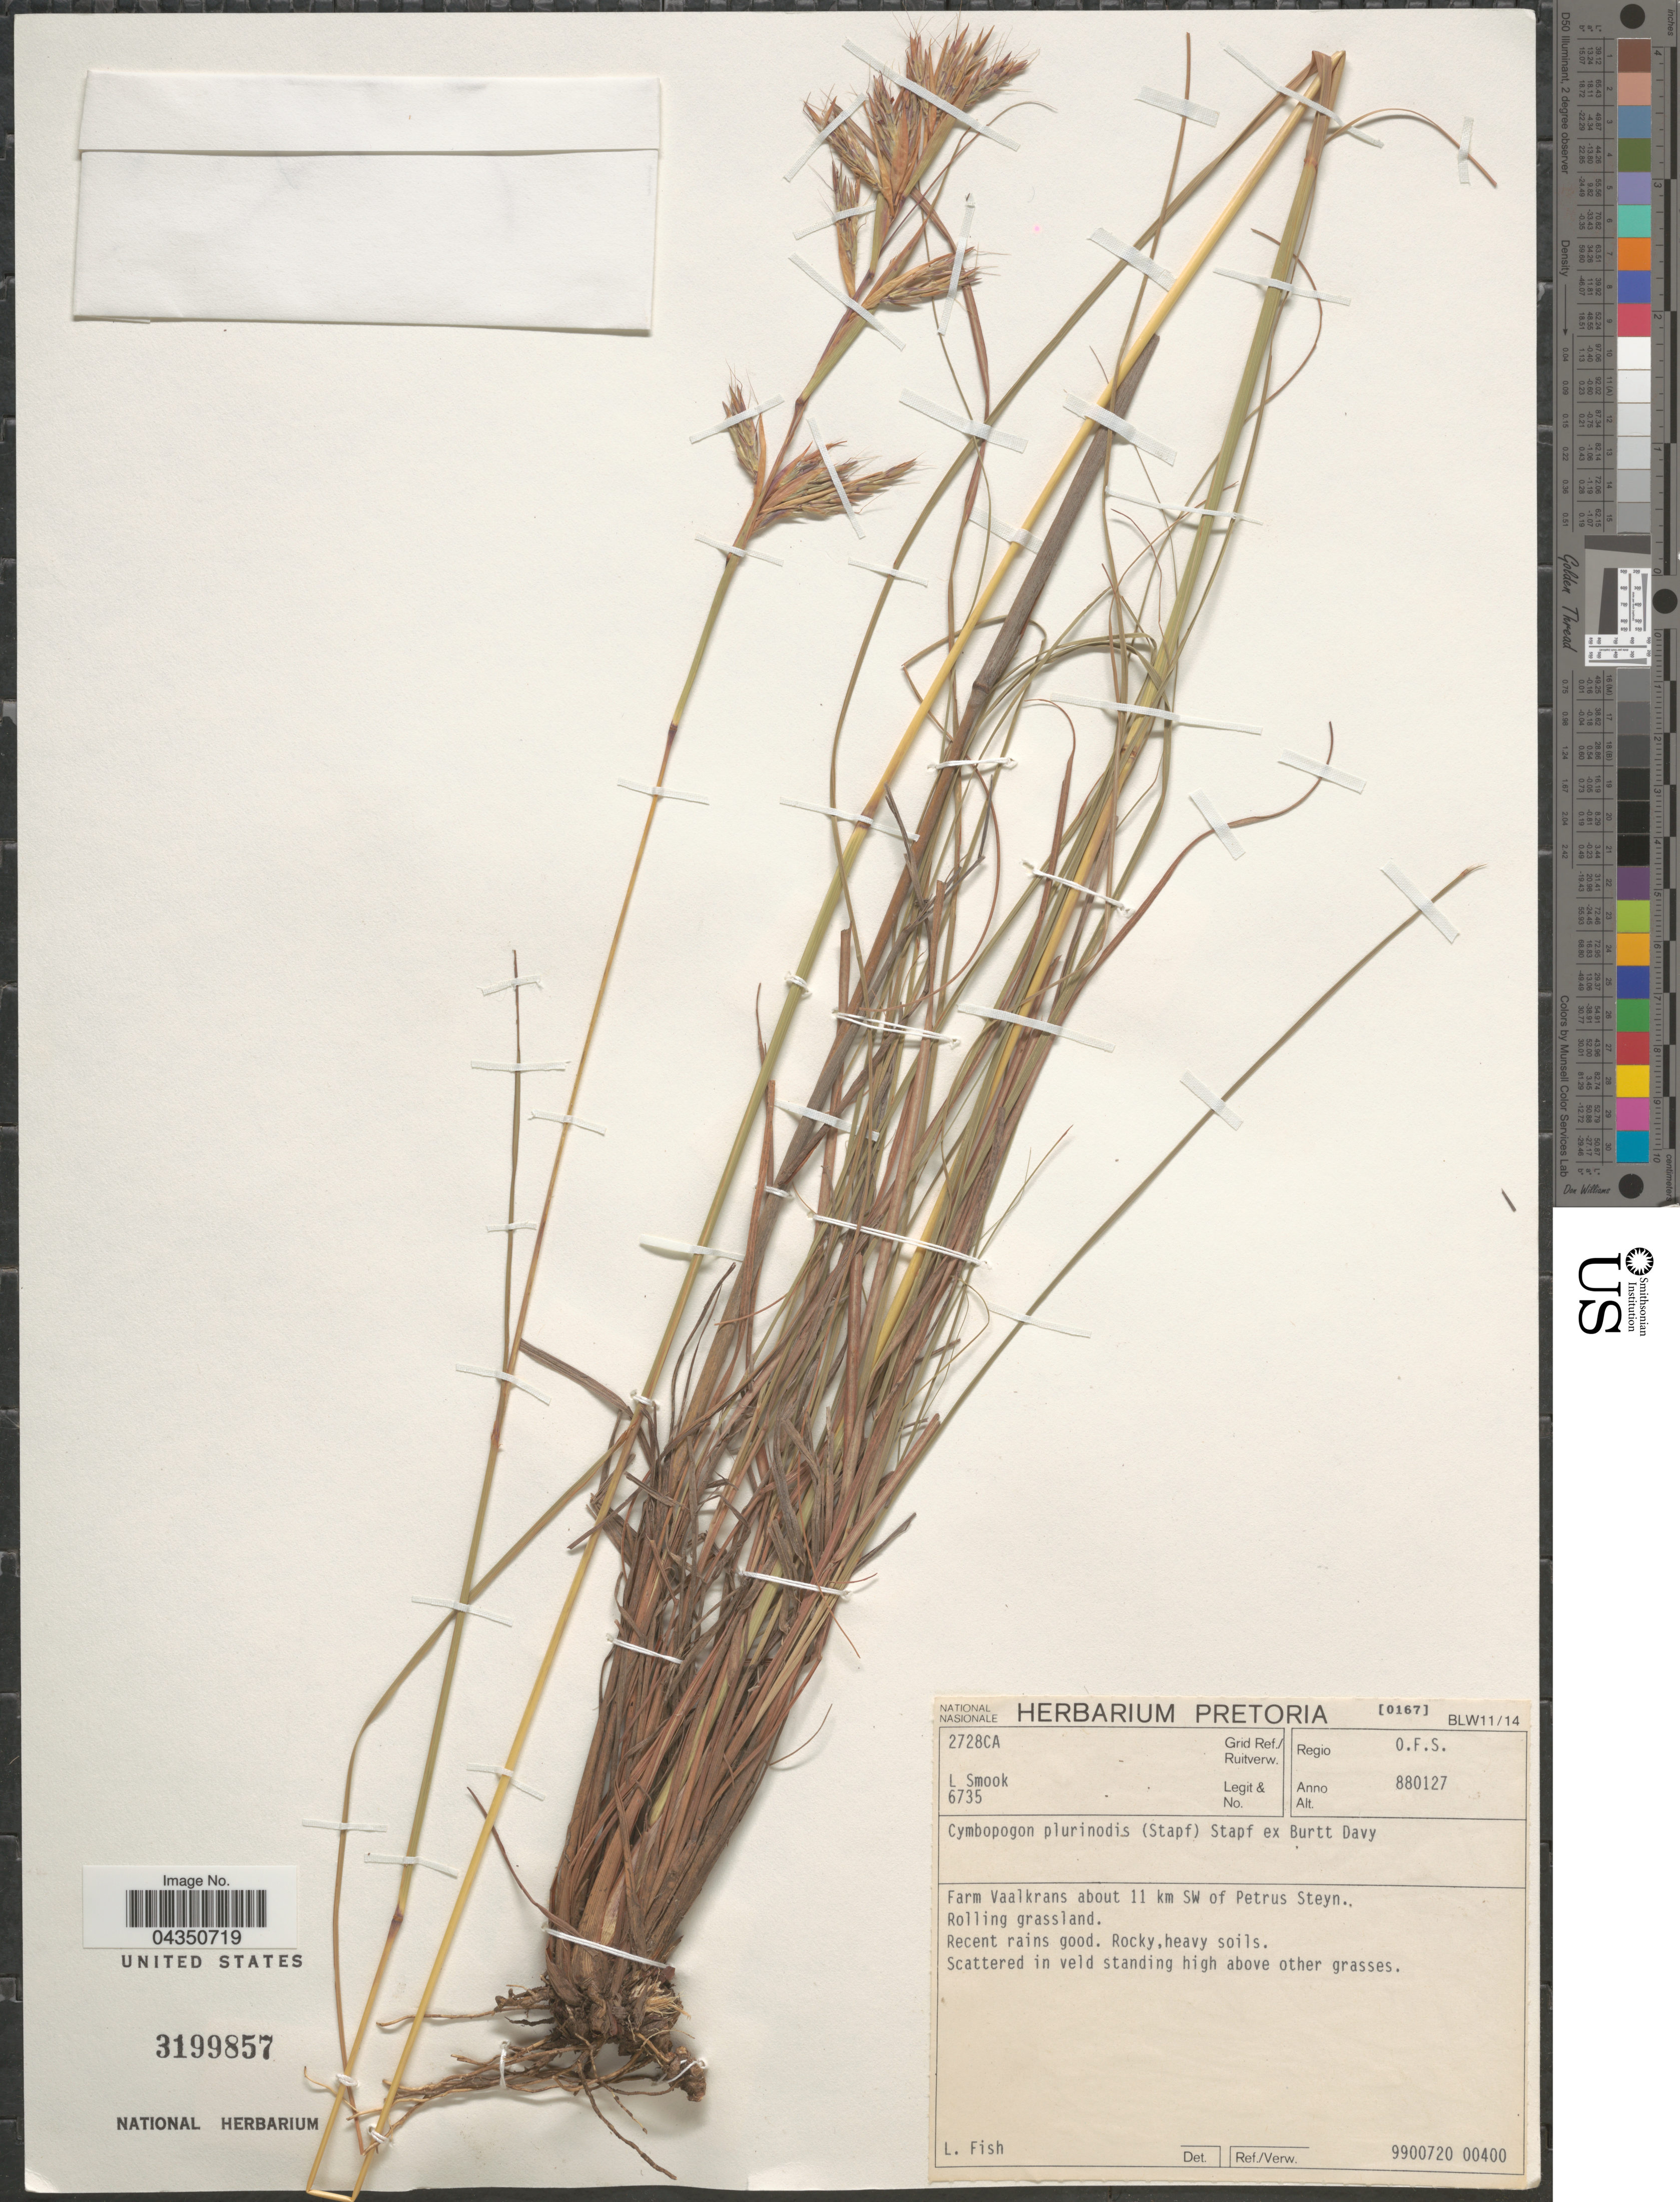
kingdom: Plantae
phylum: Tracheophyta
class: Liliopsida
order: Poales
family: Poaceae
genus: Cymbopogon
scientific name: Cymbopogon pospischillii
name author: (K. Schum.) C.E. Hubb.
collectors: L. Smook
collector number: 6735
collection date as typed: Transcribed d/m/y: 27/1/88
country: South Africa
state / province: Free State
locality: Grid Ref./ Ruitverw. 2728CA. Regio O.F.S. Farm Vaalkrans about 11 km SW of Petrus Steyn.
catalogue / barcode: US 3199857